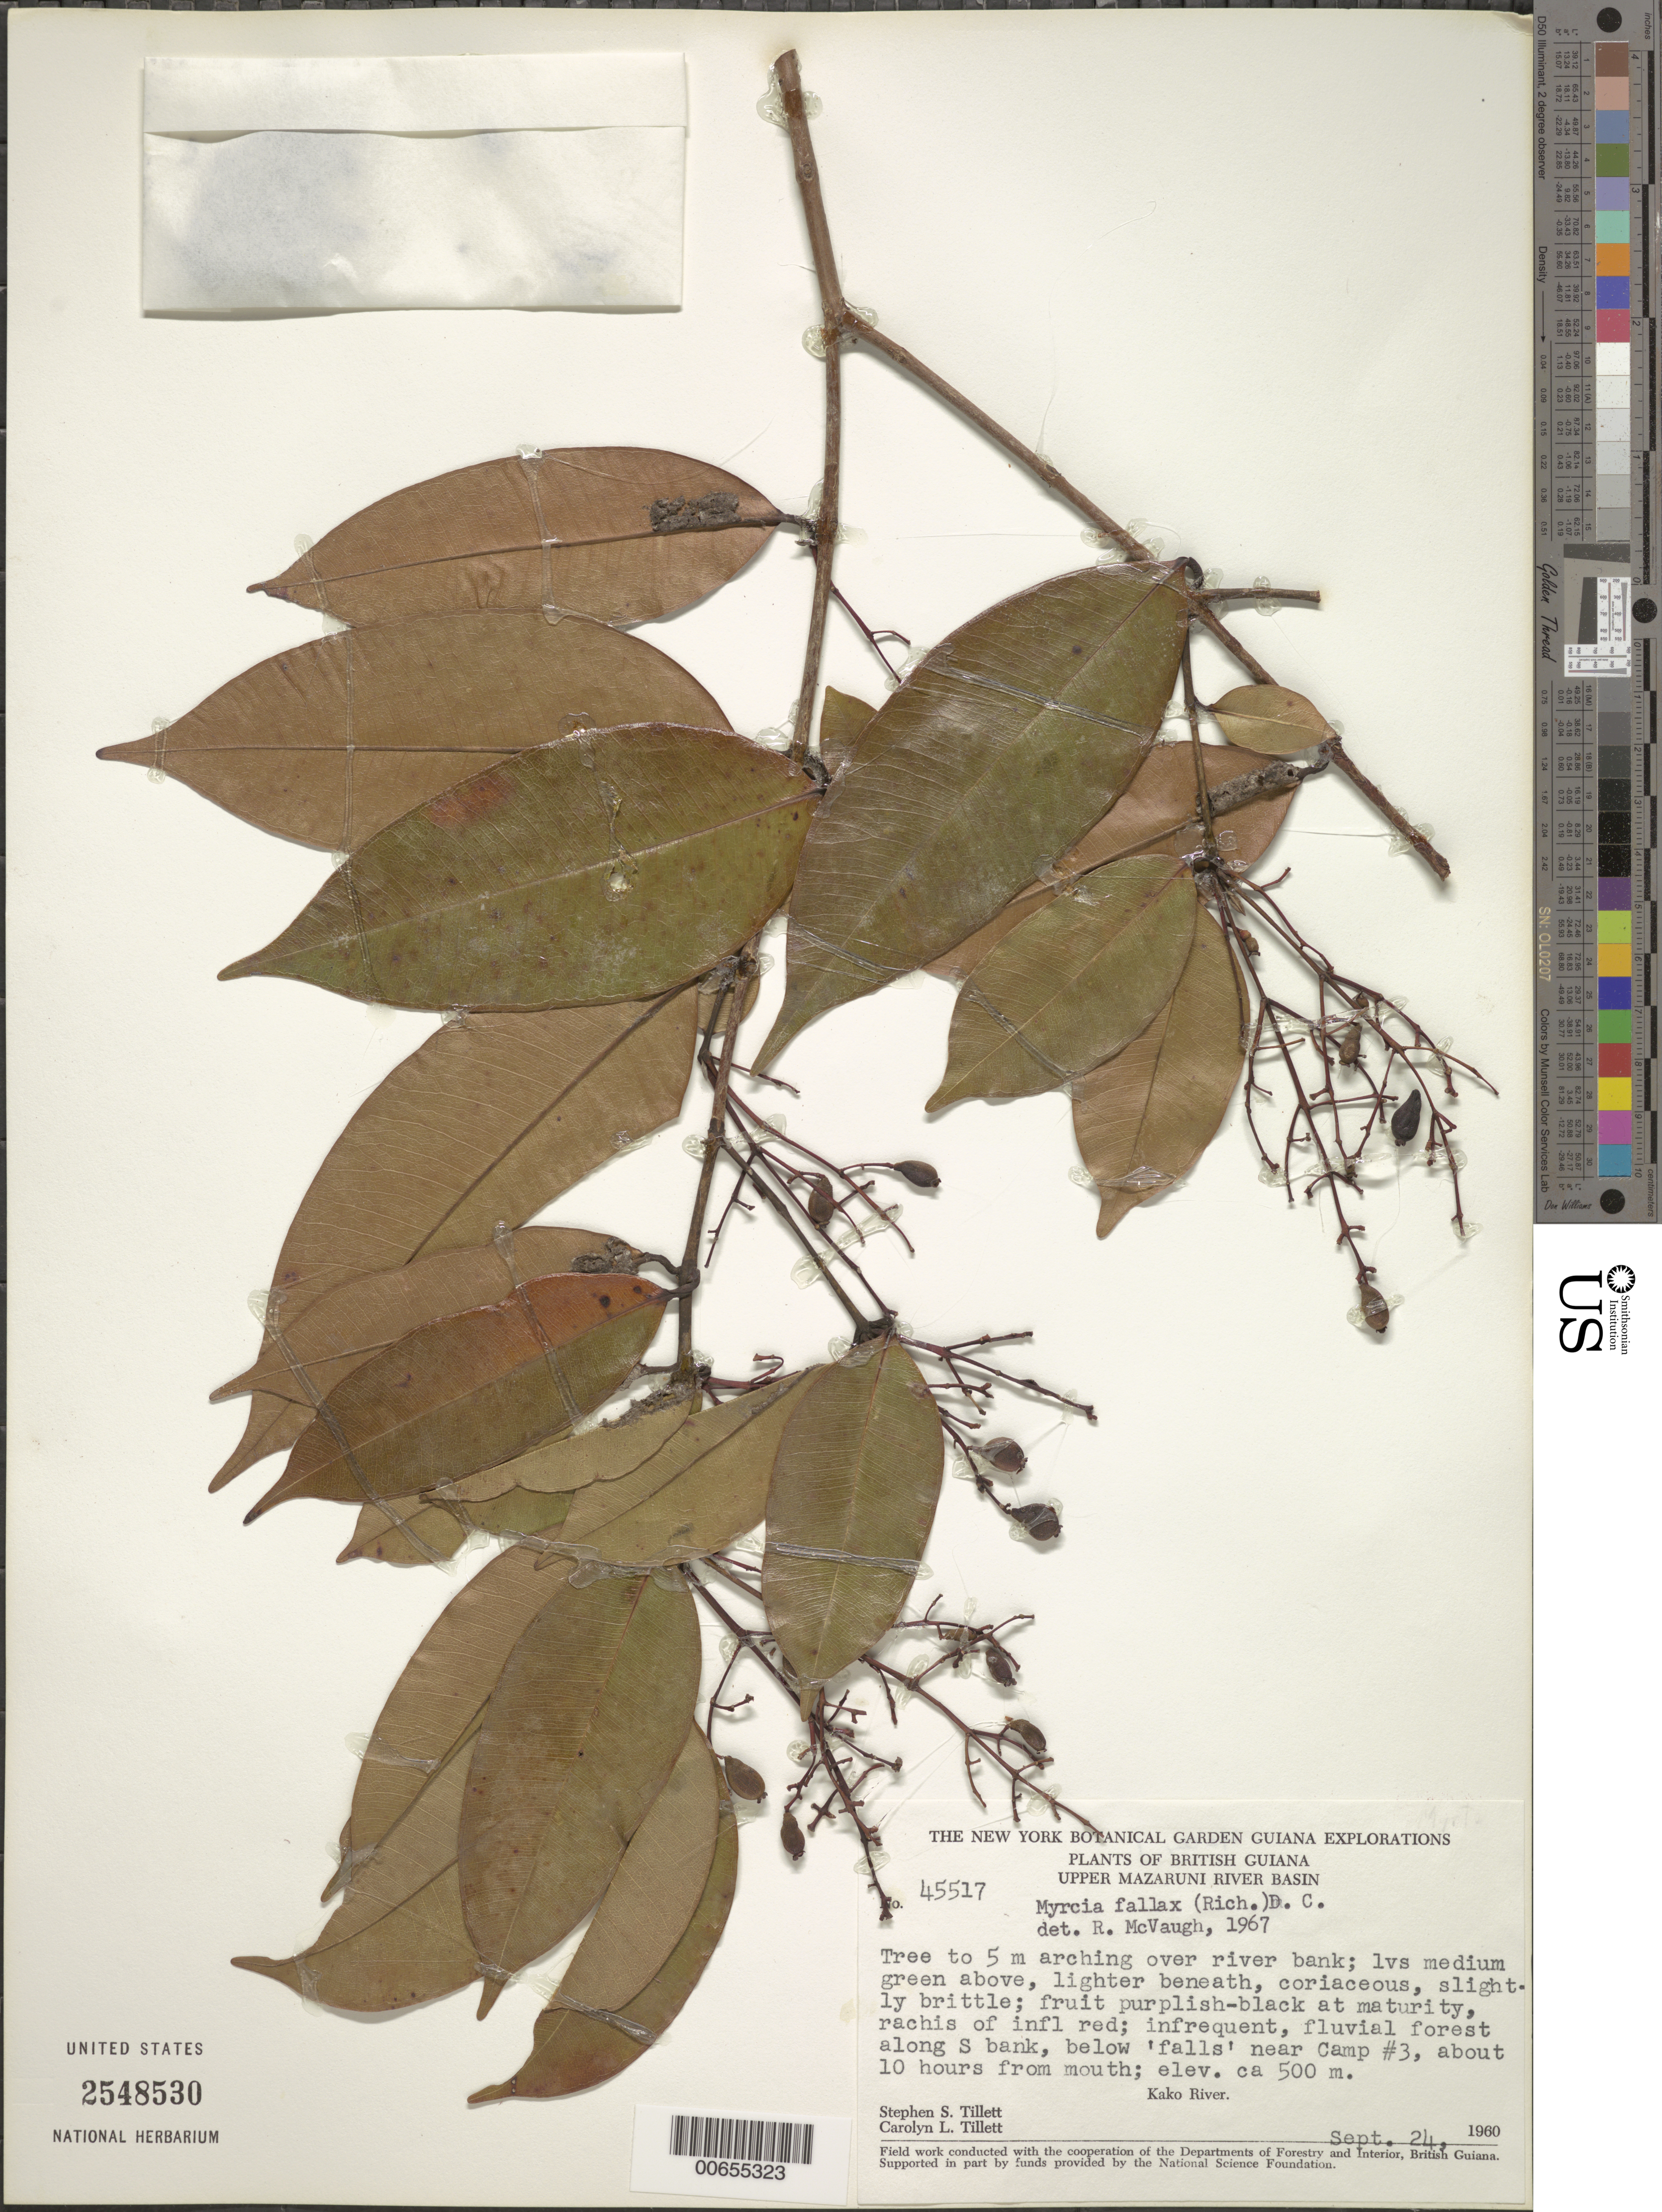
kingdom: Plantae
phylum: Tracheophyta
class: Magnoliopsida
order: Myrtales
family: Myrtaceae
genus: Myrcia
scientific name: Myrcia fallax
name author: (Rich.) DC.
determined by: McVaugh, R.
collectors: S. S. Tillett, C. L. Tillett & R. Boyan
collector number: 45517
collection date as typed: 24-Sep-60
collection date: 1960-09-24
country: Guyana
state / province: Cuyuni-Mazaruni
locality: Camp #3, 1/2 mile below 'falls' of Kako R., S bank, about 10 hours from mouth, Upper Mazaruni R basin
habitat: Fluvial forest along bank, south bank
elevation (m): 500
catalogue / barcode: US 2548530